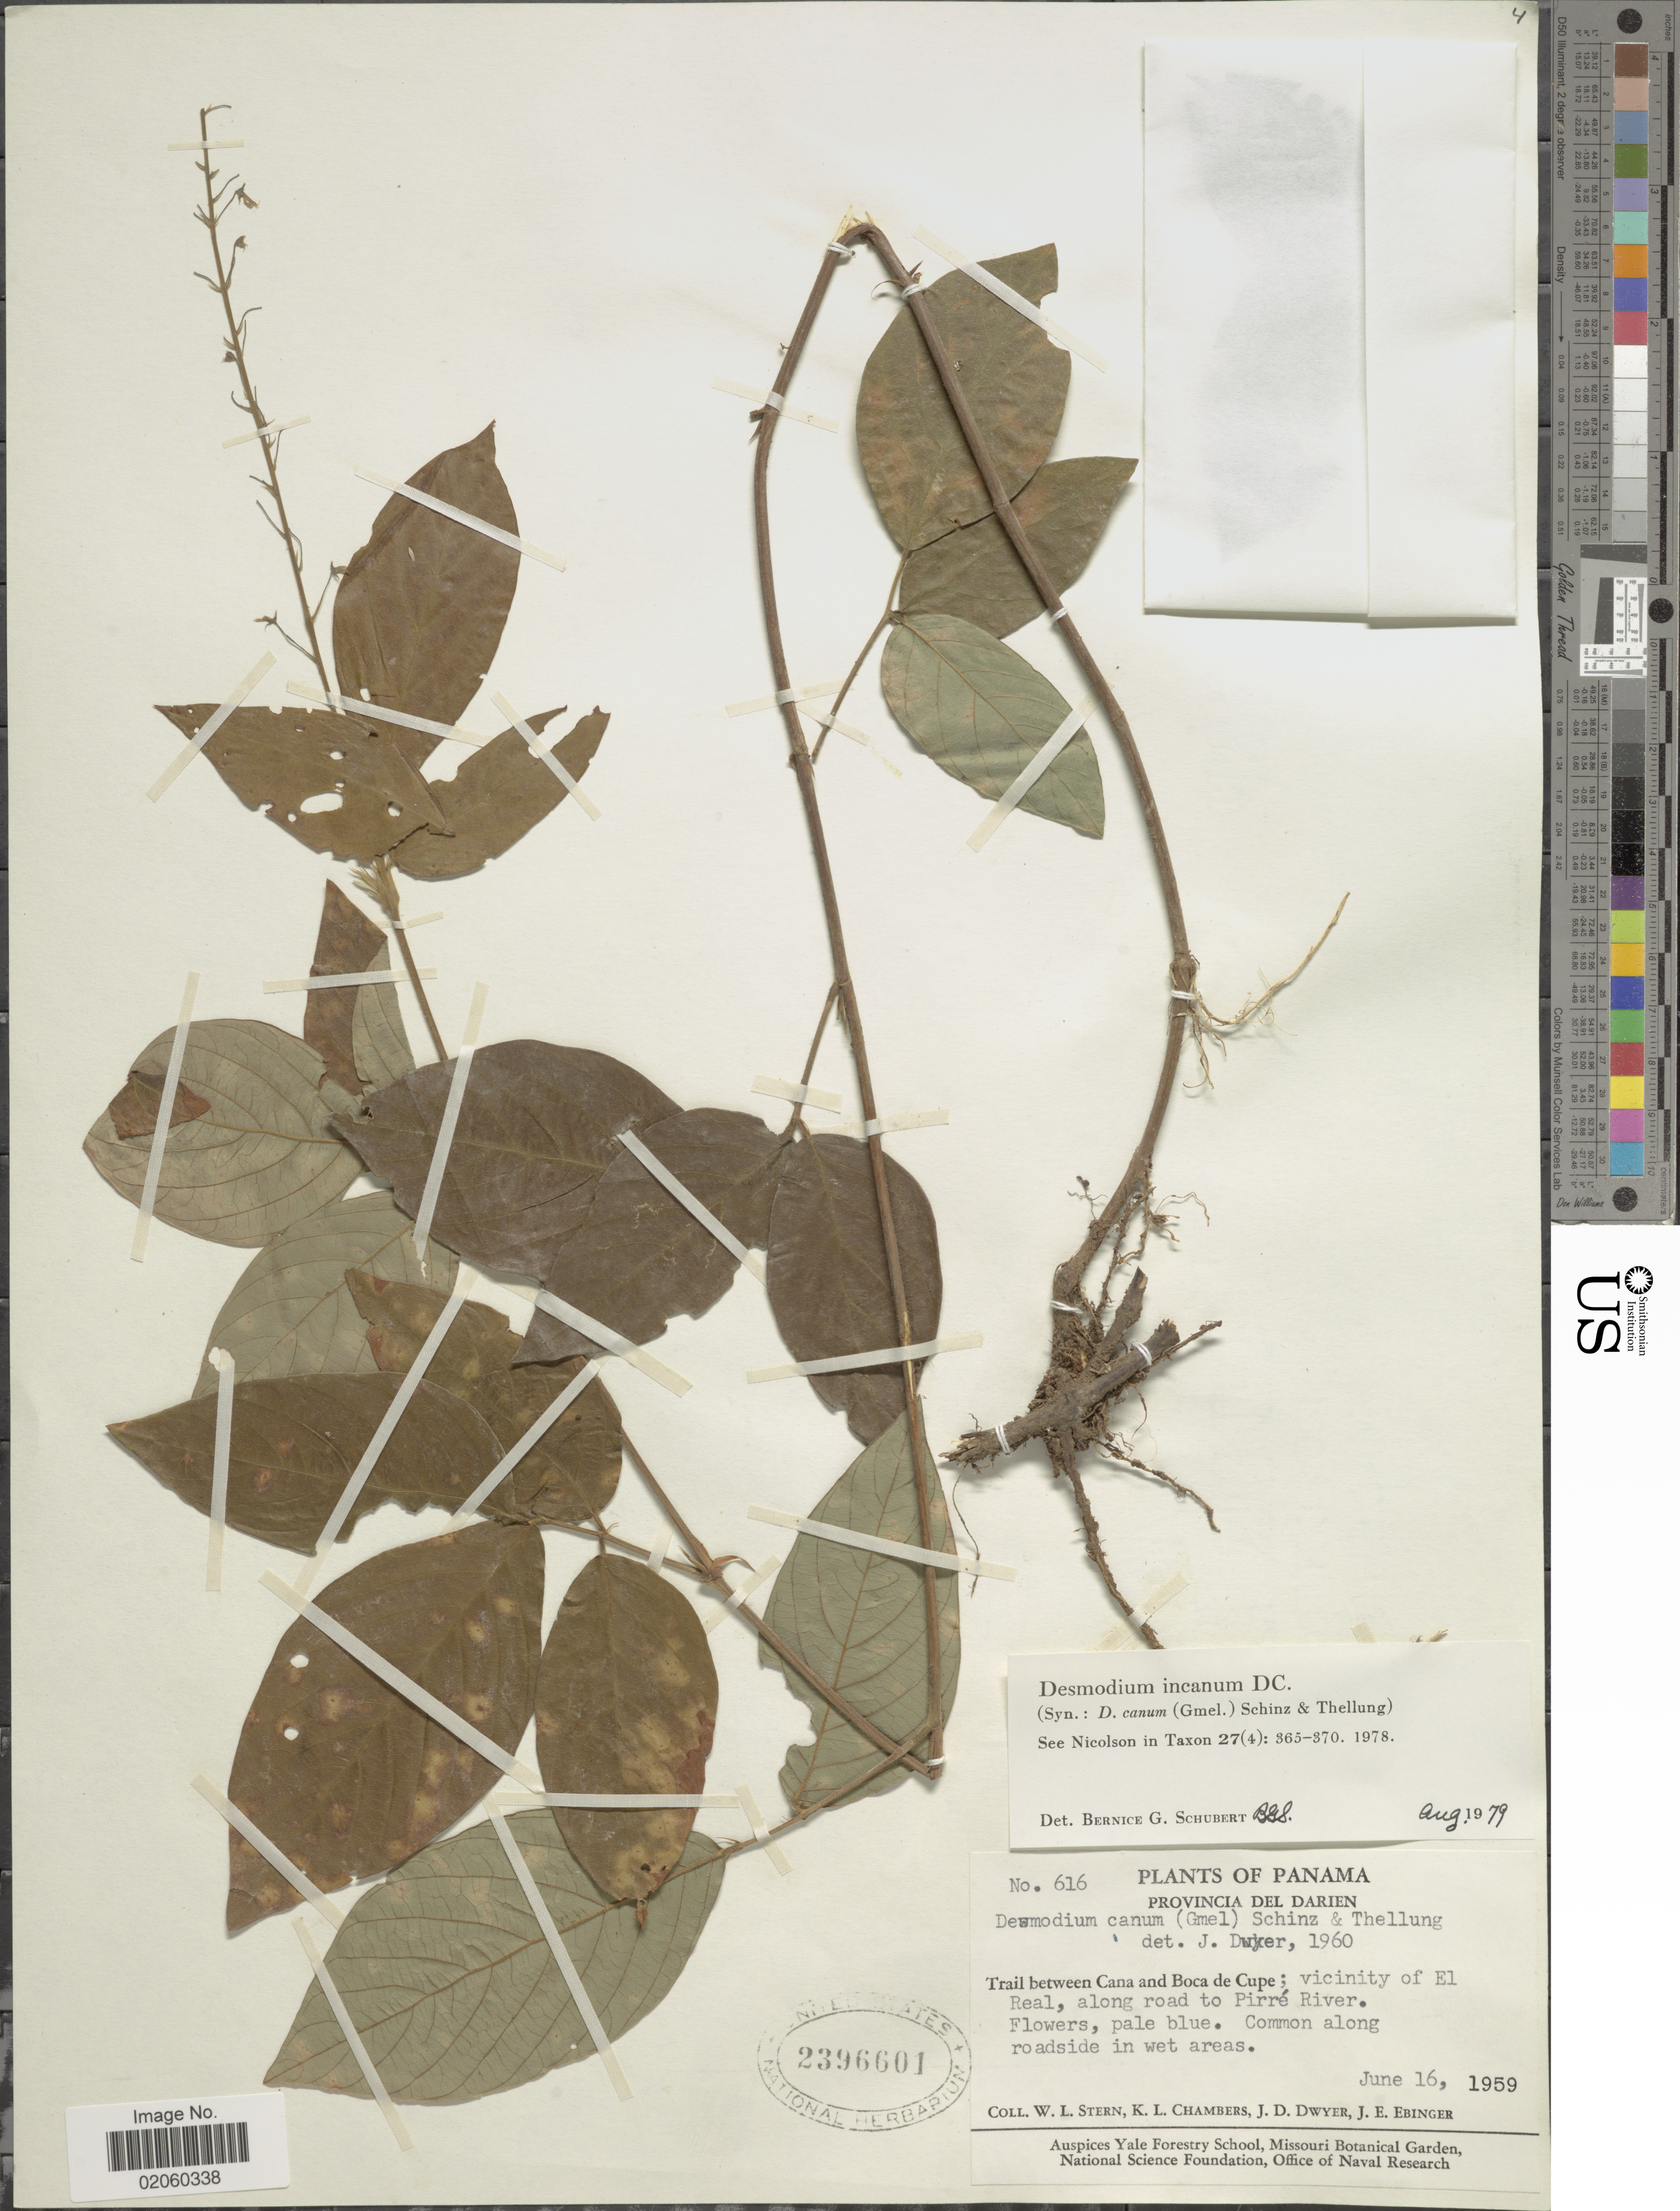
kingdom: Plantae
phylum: Tracheophyta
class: Magnoliopsida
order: Fabales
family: Fabaceae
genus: Desmodium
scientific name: Desmodium incanum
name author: (Sw.) DC.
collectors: W. L. Stern, K. Chambers, J. D. Dwyer & J. Ebinger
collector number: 616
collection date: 1959-06-16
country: Panama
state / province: Darién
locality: Trail between Cana and Boca de Cuoe; Vicinity of El Real, along road to Pirre River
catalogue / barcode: US 2396601